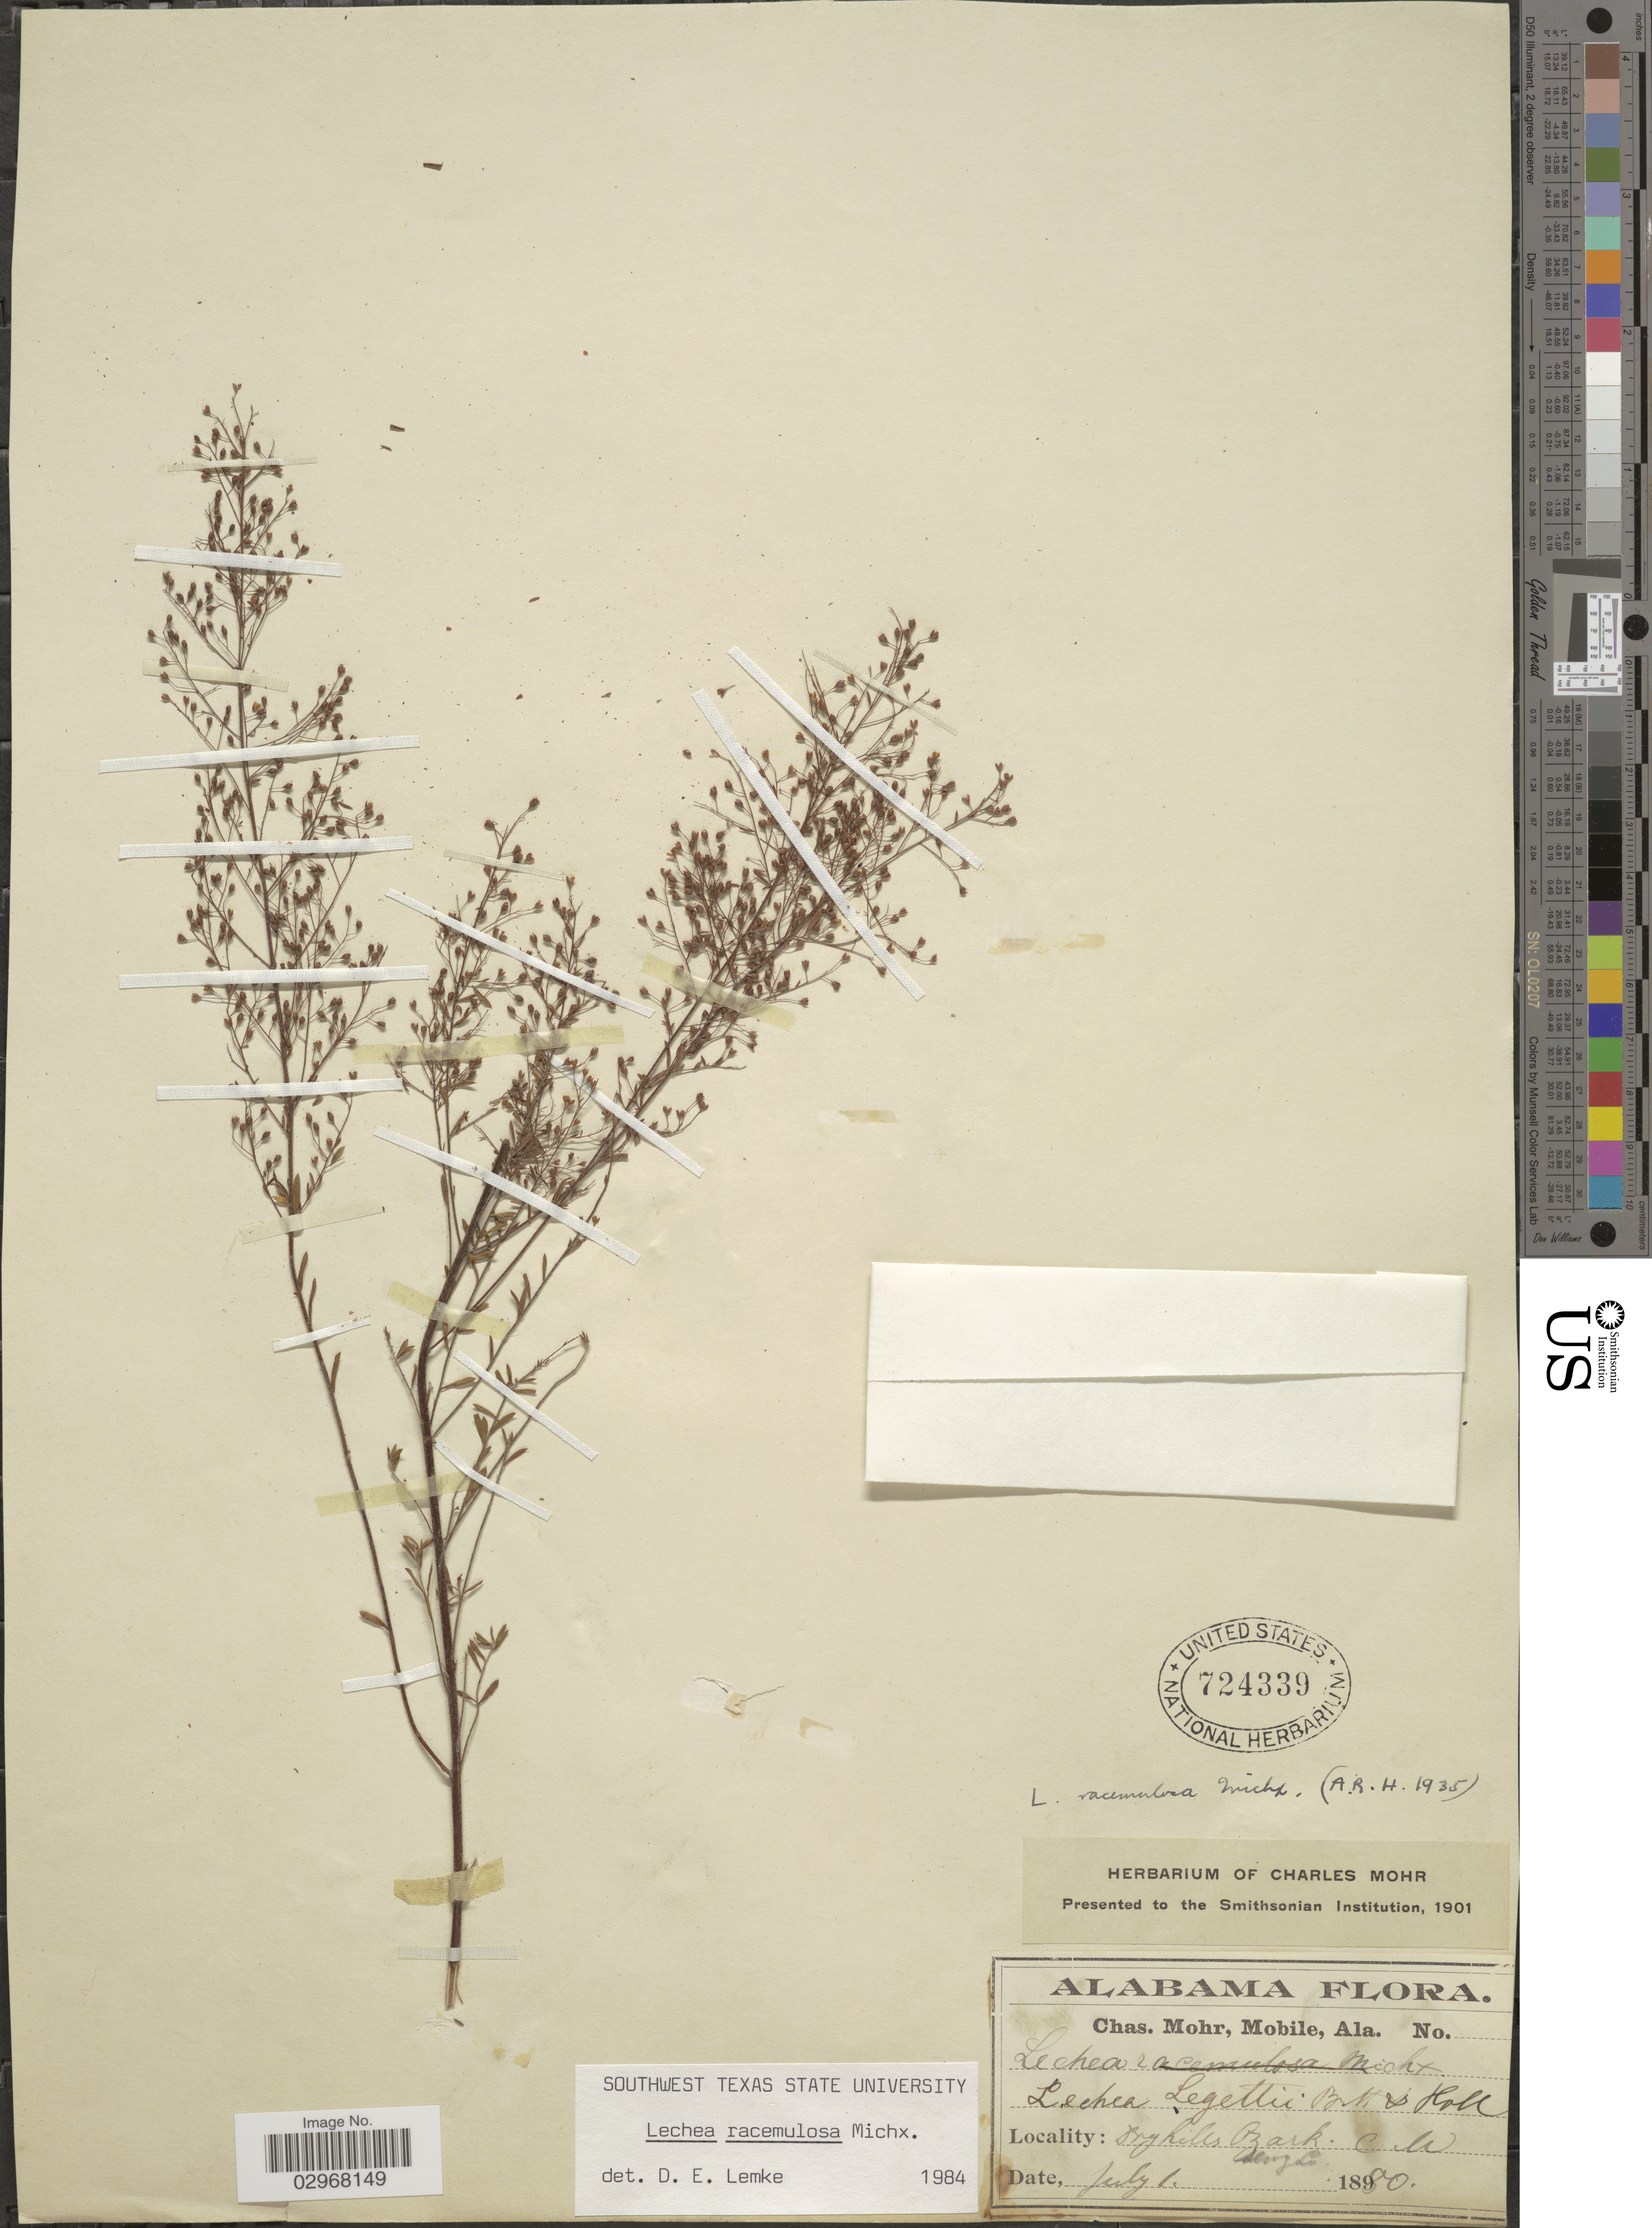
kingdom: Plantae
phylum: Tracheophyta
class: Magnoliopsida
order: Malvales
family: Cistaceae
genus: Lechea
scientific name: Lechea racemulosa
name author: Michx.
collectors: Mohr, C. T. (herbarium)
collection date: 1880-07-01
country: United States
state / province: Alabama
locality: Dryhills Ozark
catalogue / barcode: US 724339